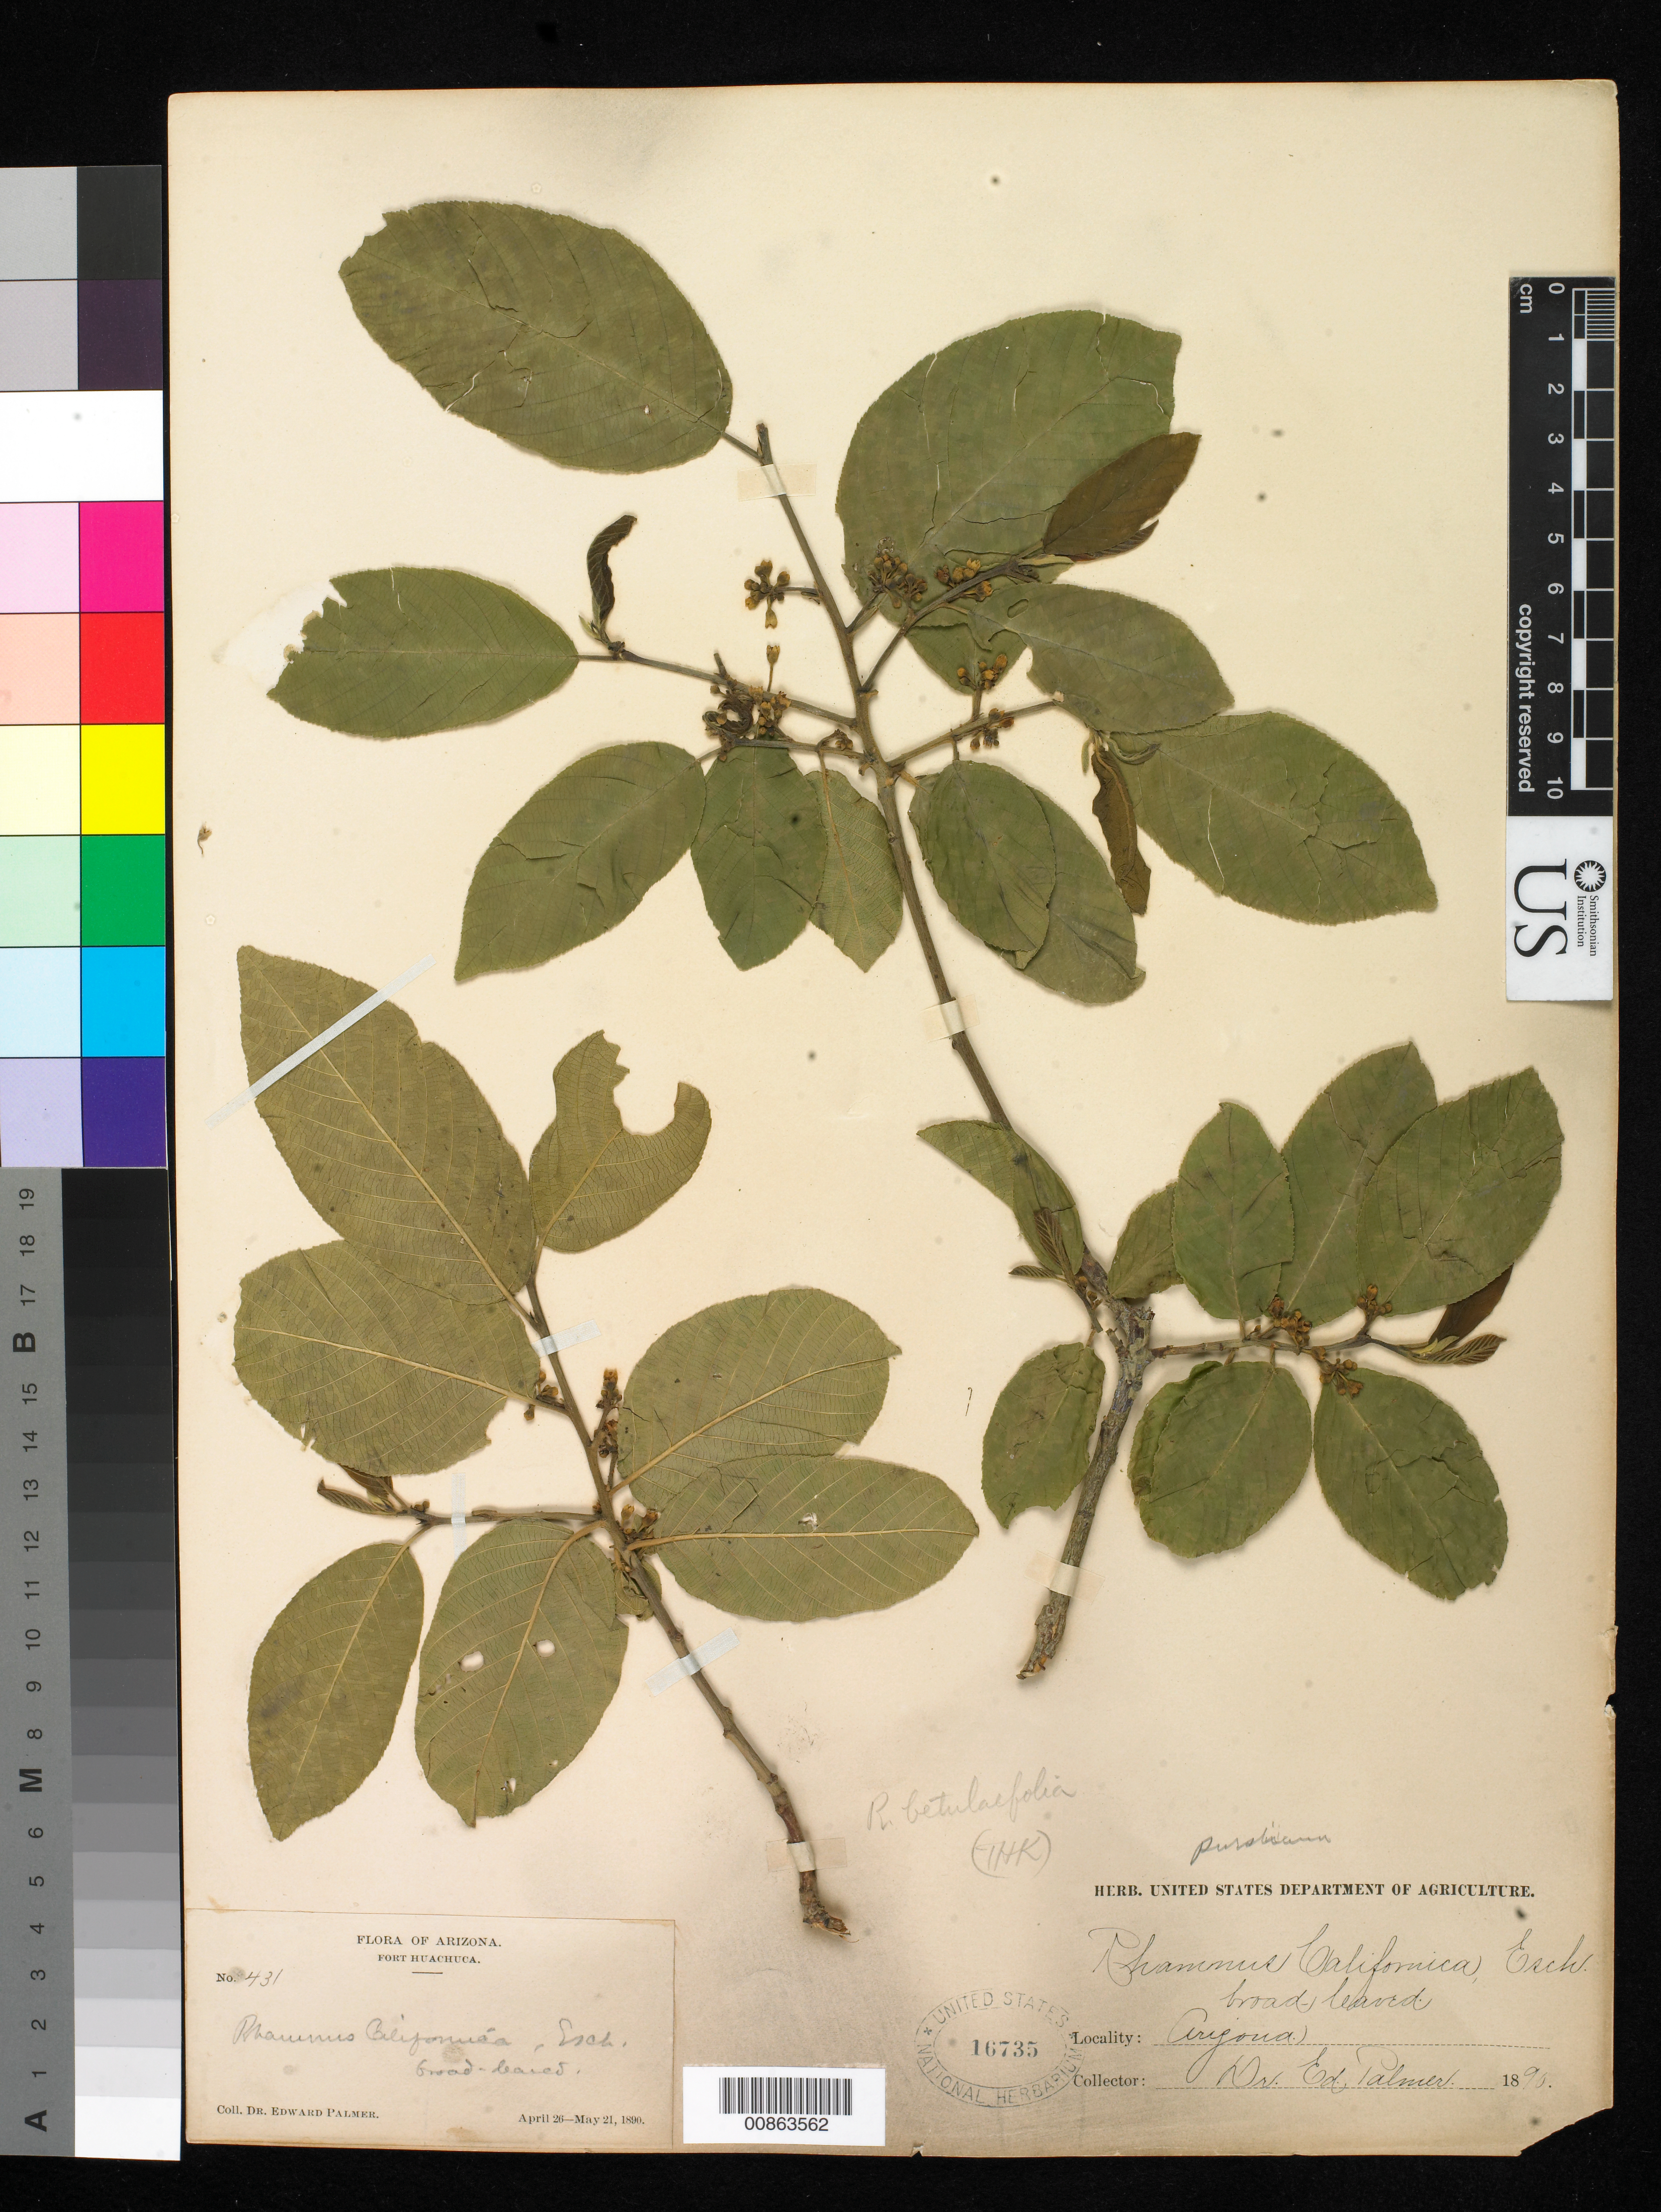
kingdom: Plantae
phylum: Tracheophyta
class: Magnoliopsida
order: Rosales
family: Rhamnaceae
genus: Frangula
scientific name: Frangula betulifolia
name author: (Greene) Grubov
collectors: E. Palmer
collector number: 431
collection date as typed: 26 Apr 1890 to 21 May 1890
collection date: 1890-04-26/1890-05-21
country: United States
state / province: Arizona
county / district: Cochise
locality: Fort Huachuca.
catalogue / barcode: US 16735